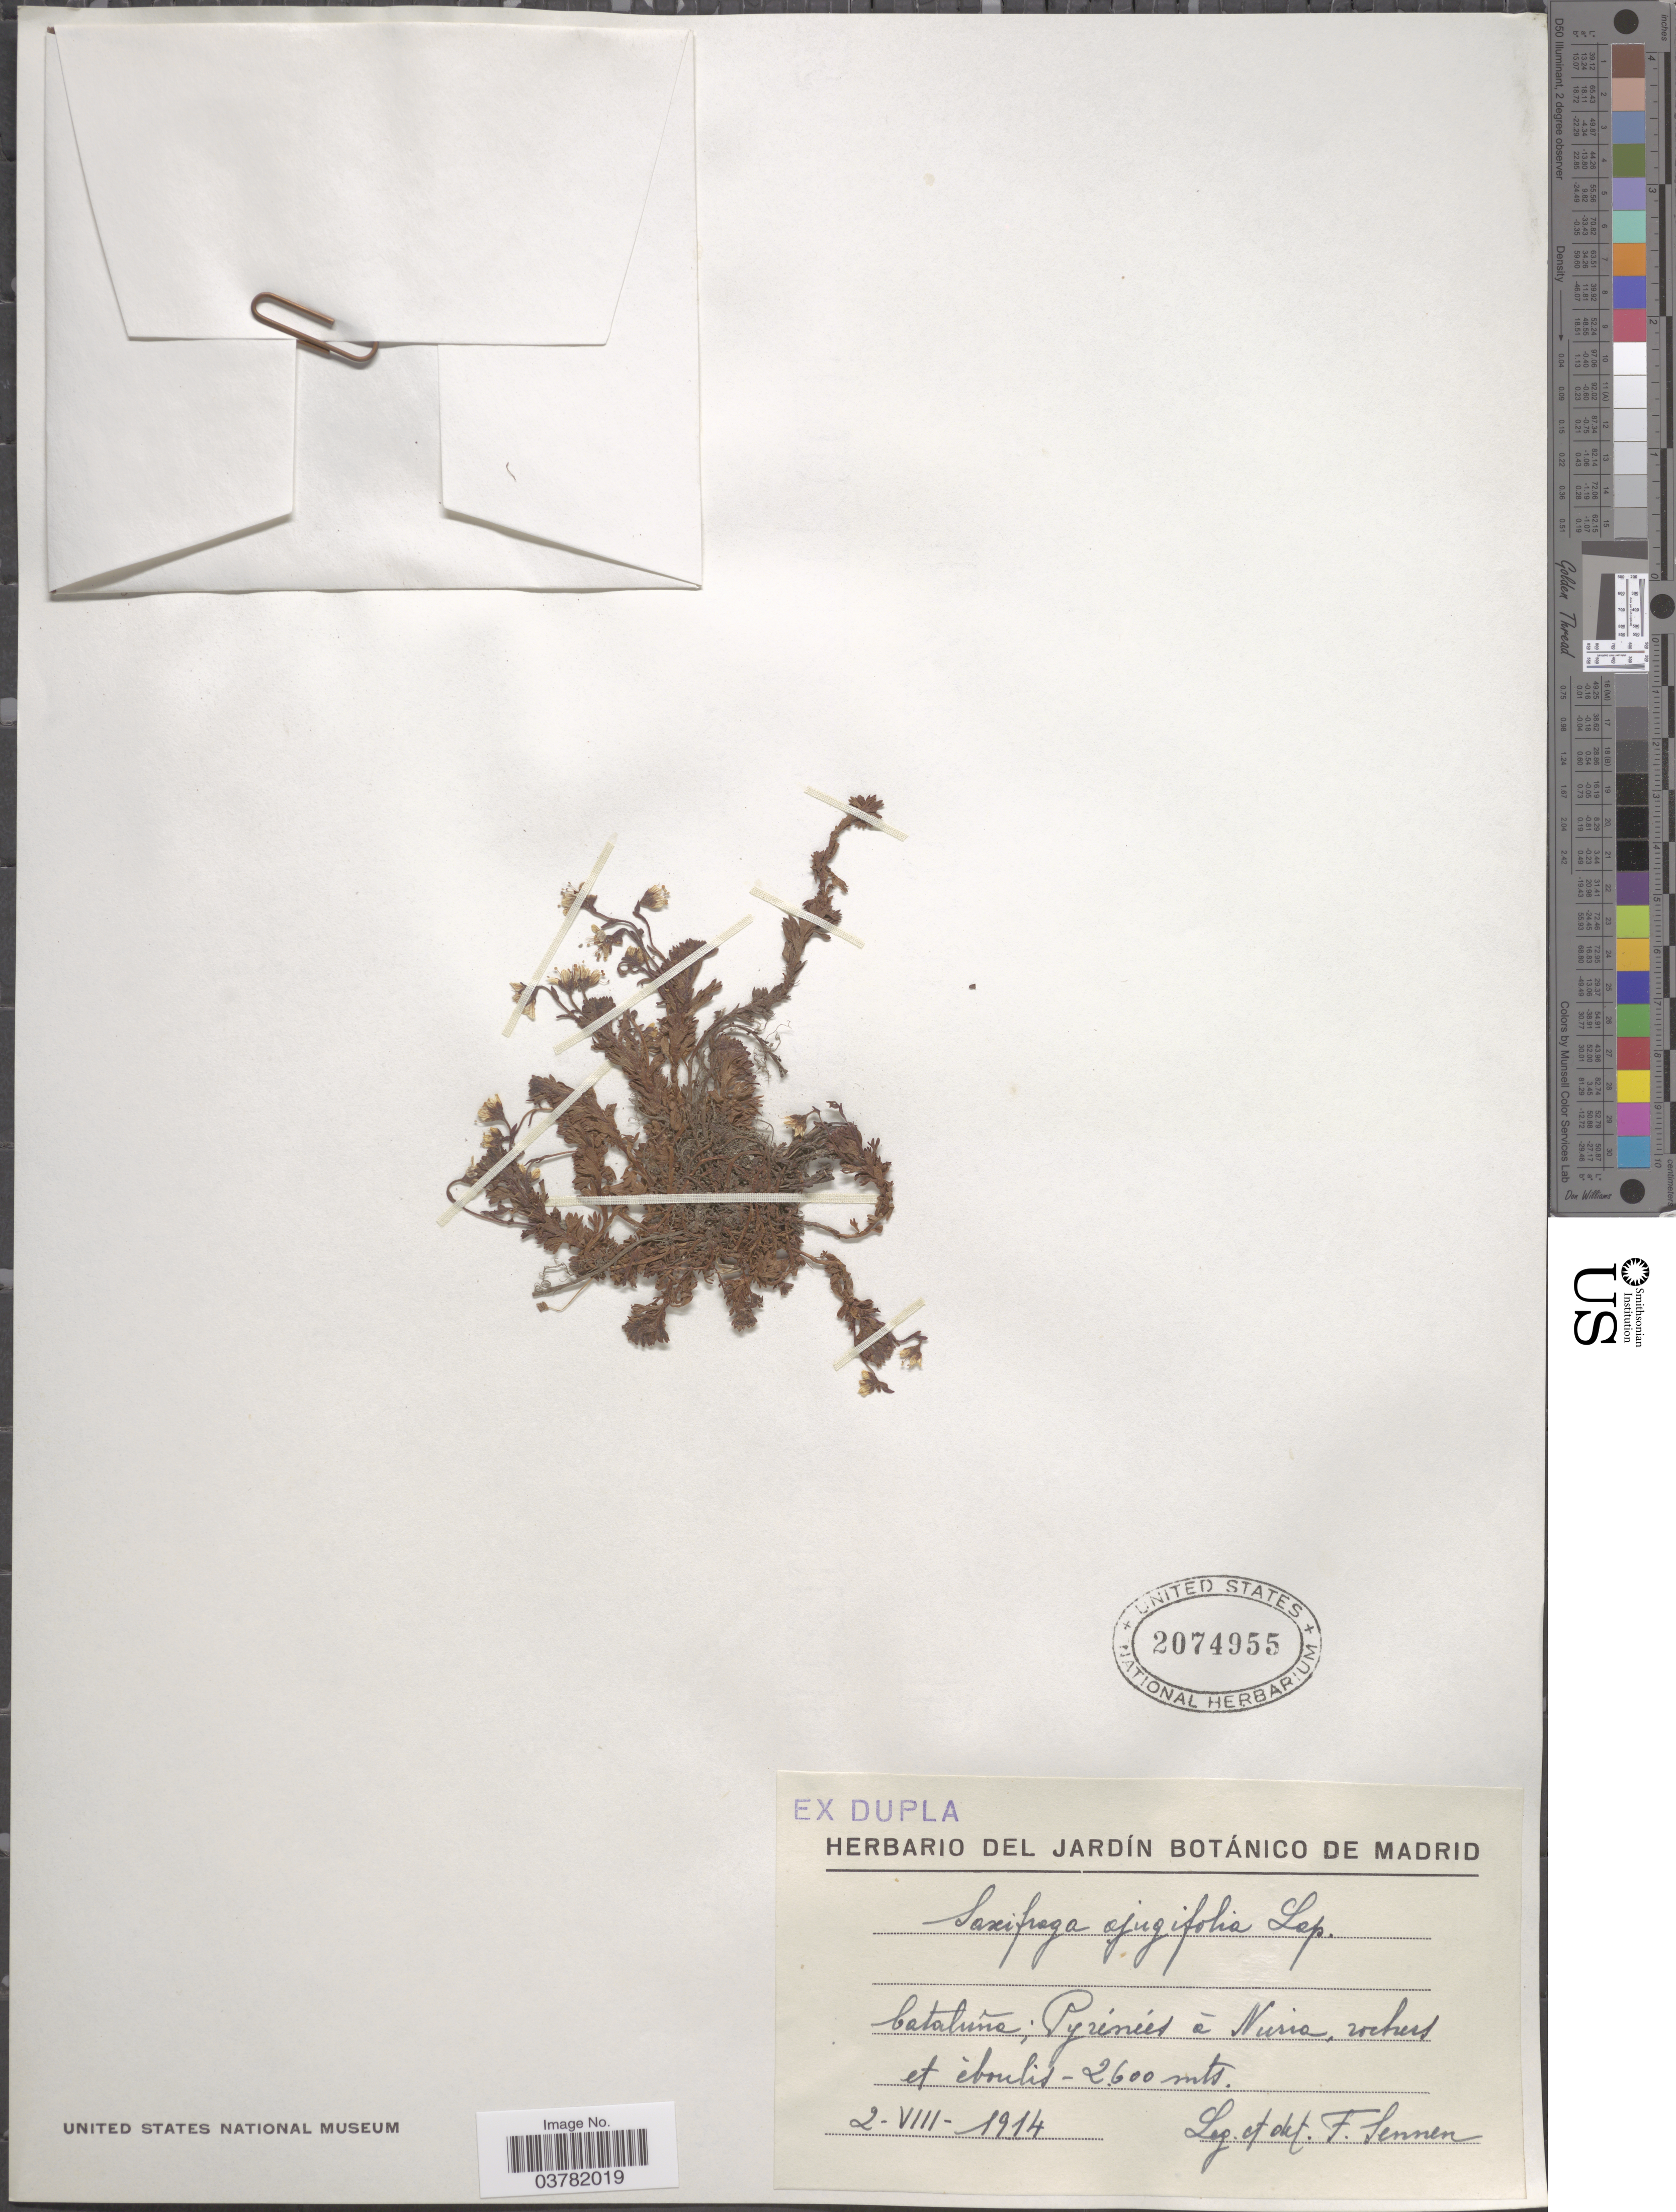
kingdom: Plantae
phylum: Tracheophyta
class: Magnoliopsida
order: Saxifragales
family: Saxifragaceae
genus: Saxifraga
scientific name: Saxifraga ajugifolia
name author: Wahlenb.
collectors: E. Sennen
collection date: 1914-08-02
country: Spain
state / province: Catalunya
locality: Catalûne: Pyrénées á Nuria, rochers et éboulis.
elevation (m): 2600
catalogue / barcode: US 2074955